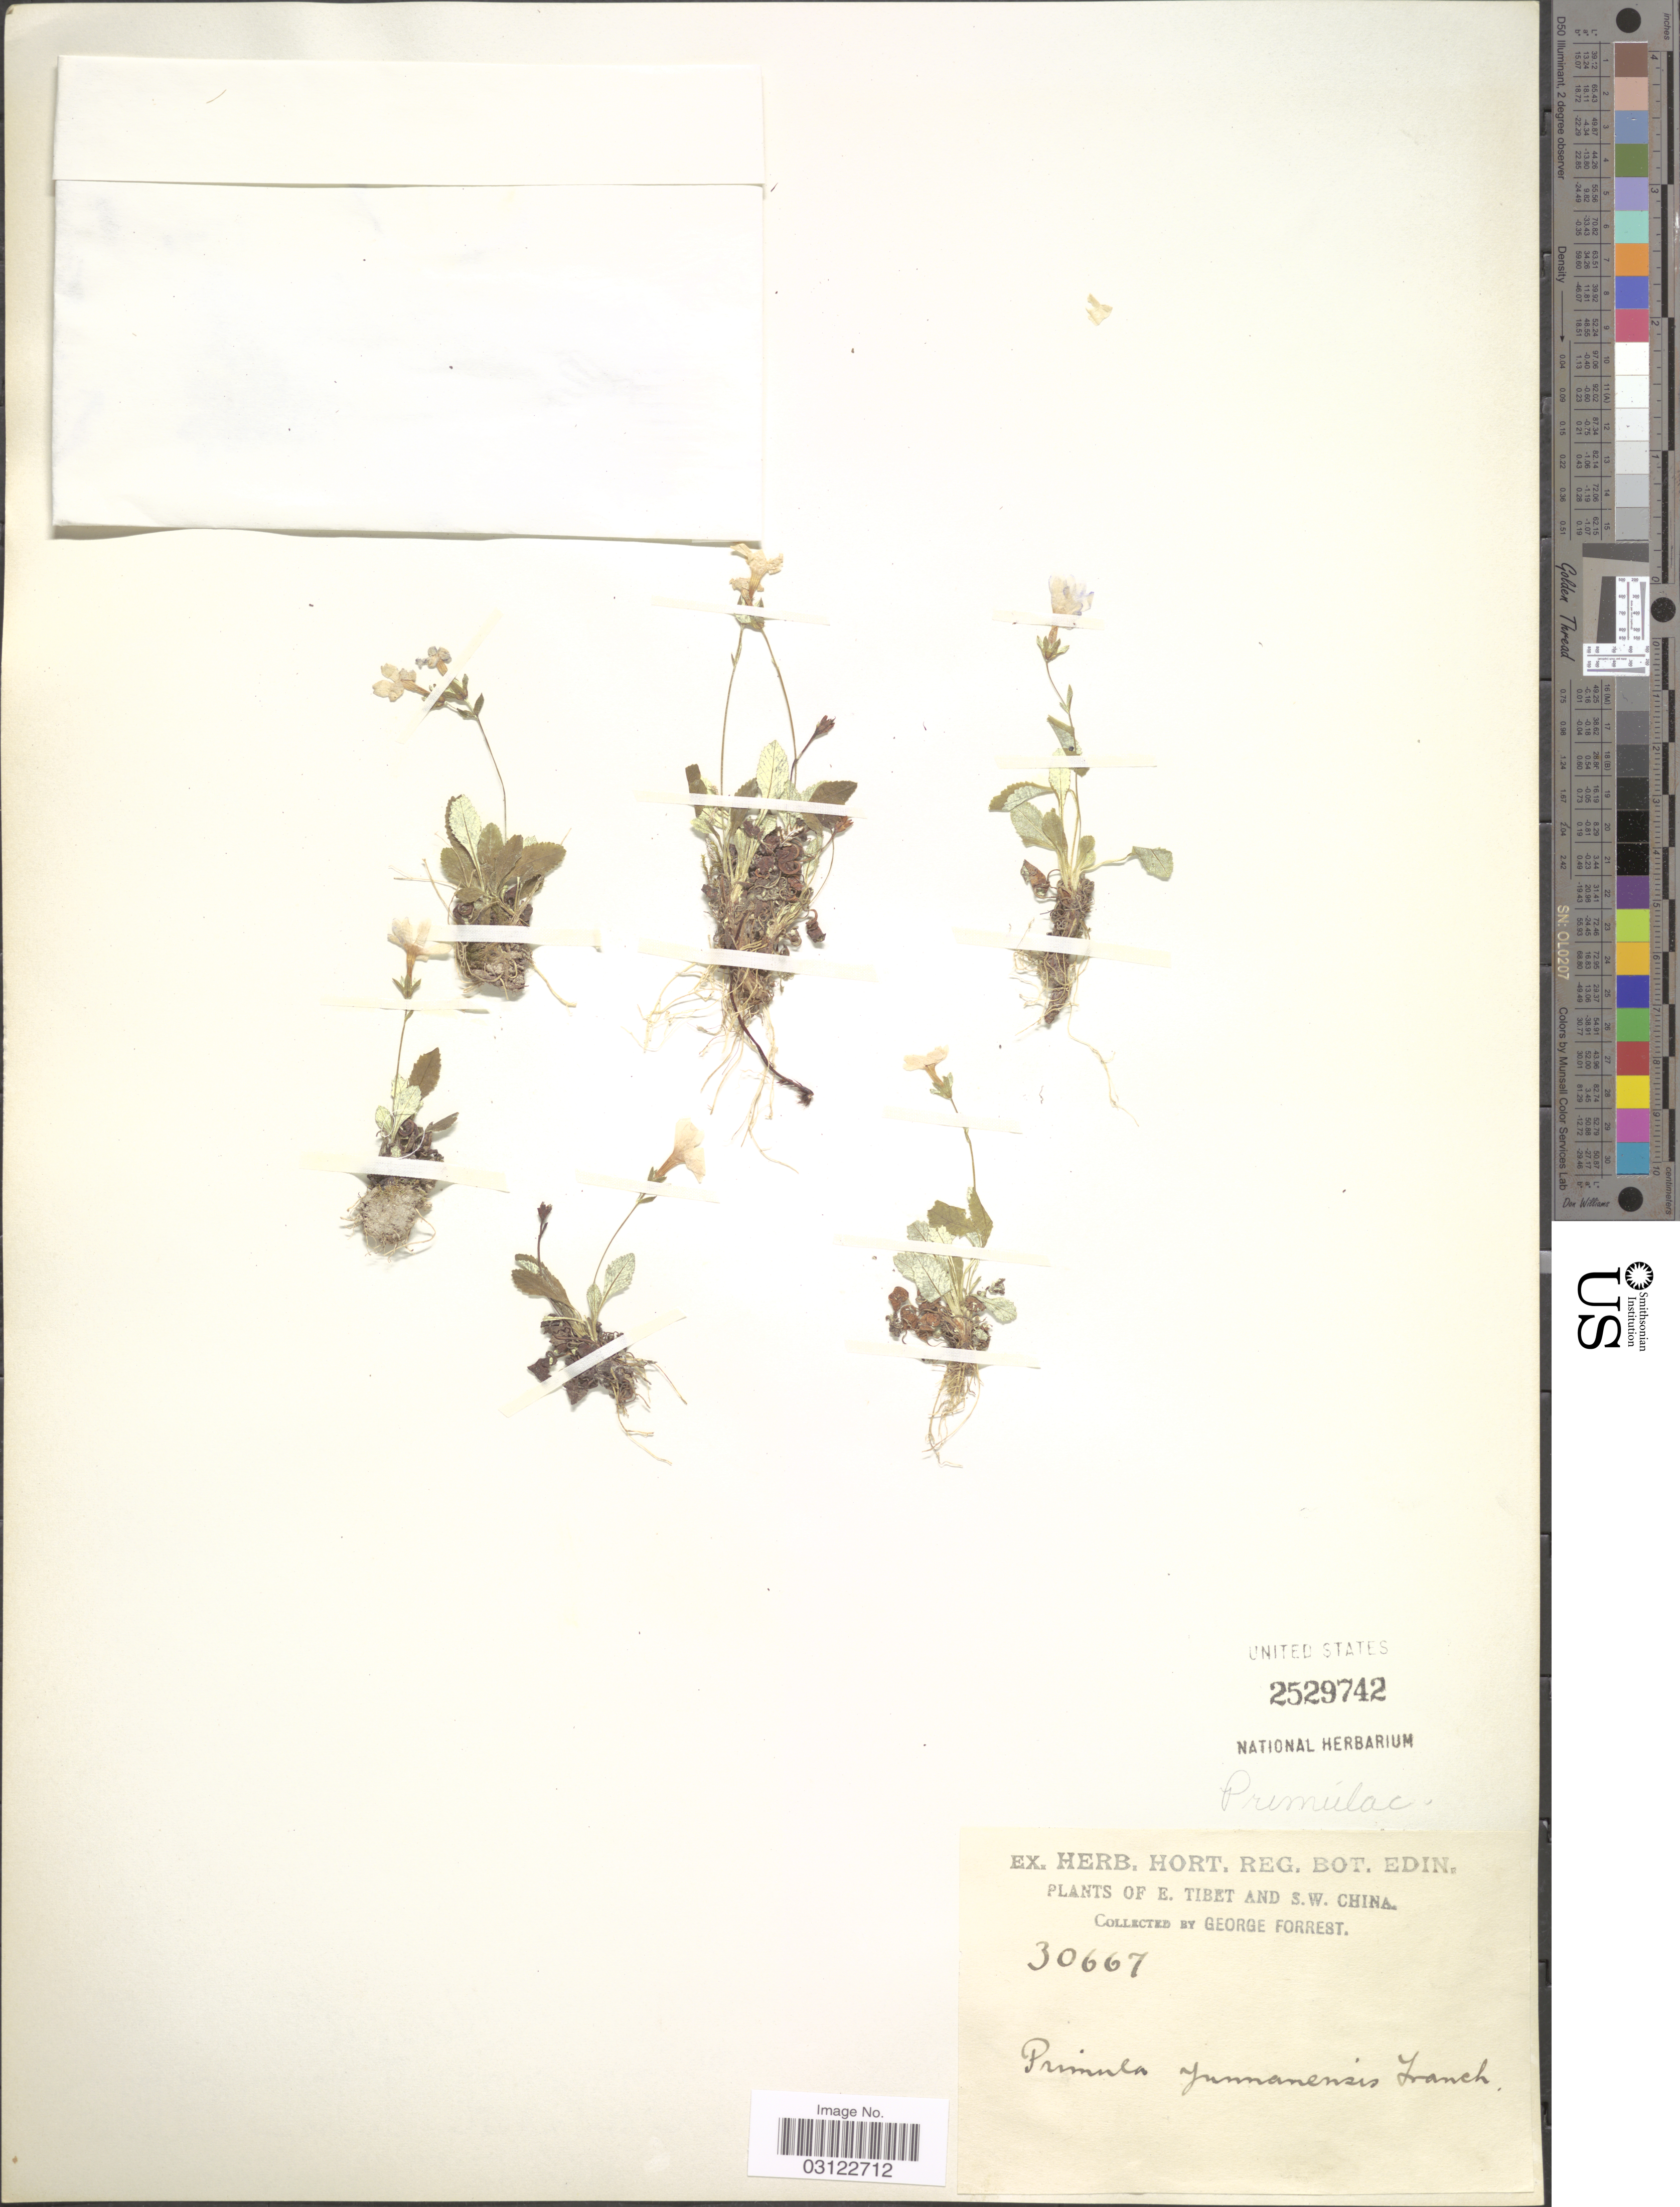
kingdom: Plantae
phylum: Tracheophyta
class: Magnoliopsida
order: Ericales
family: Primulaceae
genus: Primula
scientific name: Primula yunnanensis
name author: Franch.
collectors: G. Forrest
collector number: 30667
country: China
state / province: Xizang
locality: E. Tibet and S.W. China.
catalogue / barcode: US 2529742